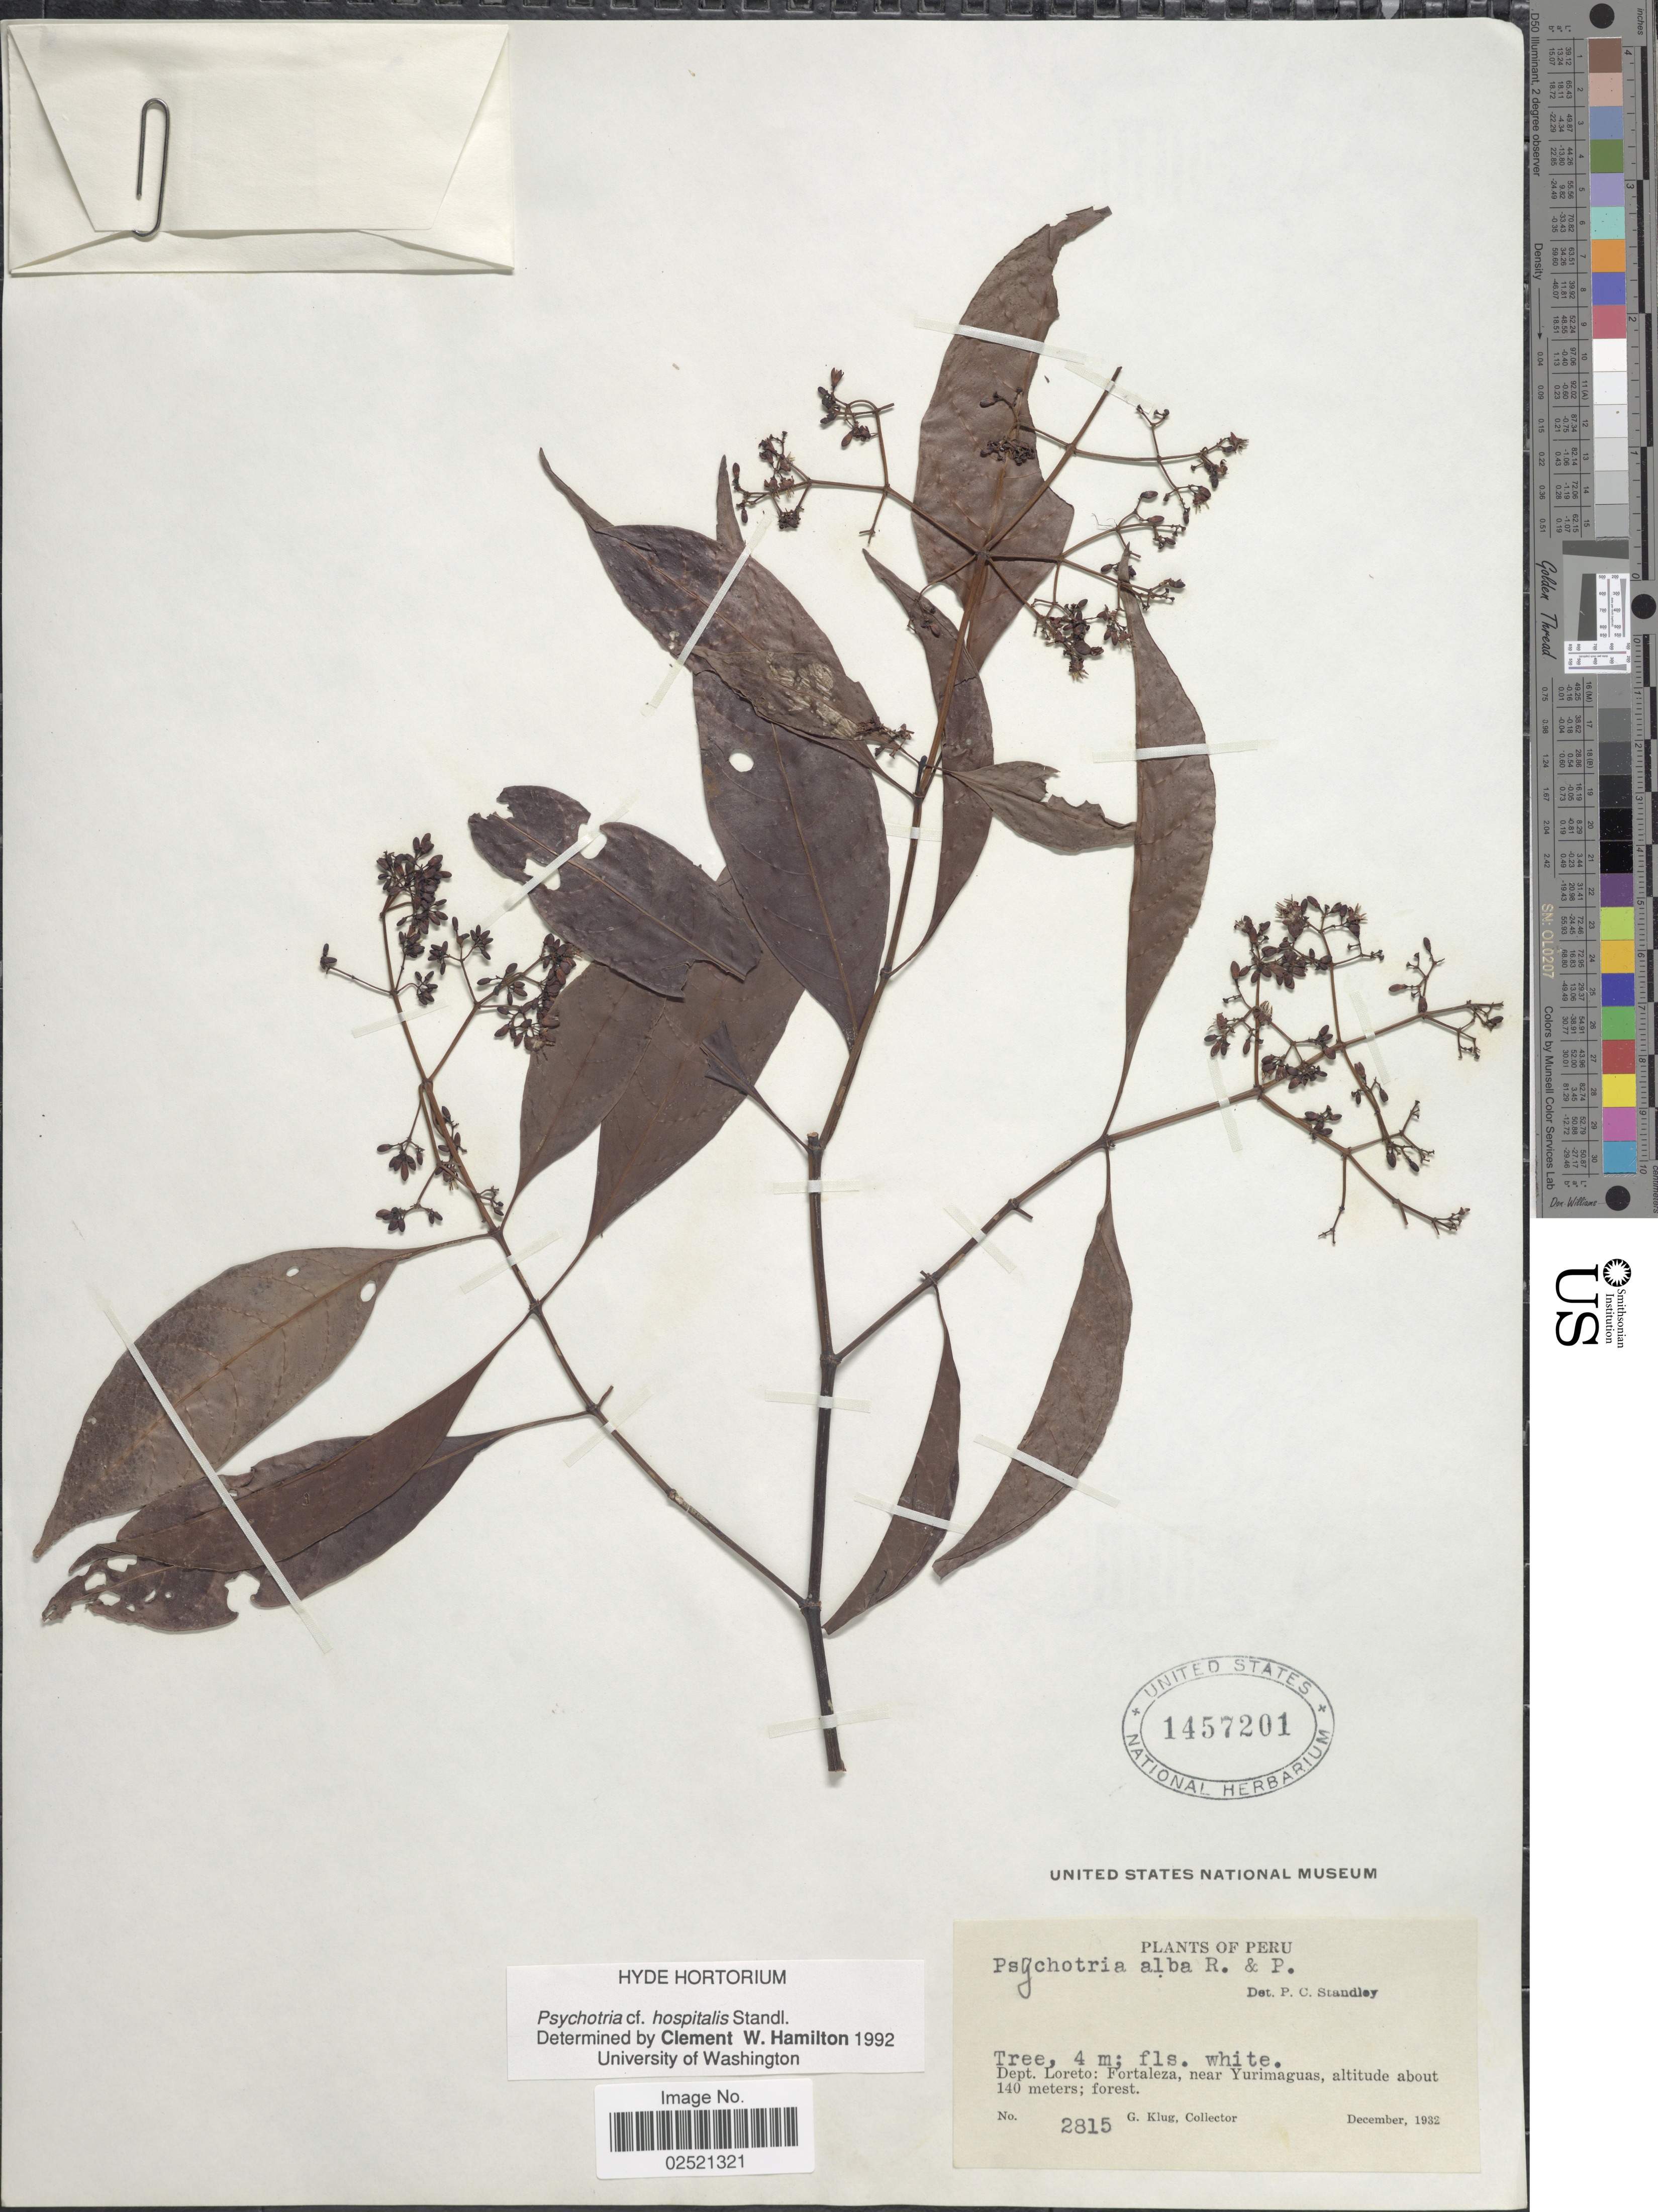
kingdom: Plantae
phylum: Tracheophyta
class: Magnoliopsida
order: Gentianales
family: Rubiaceae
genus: Psychotria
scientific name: Psychotria hospitalis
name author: Standl.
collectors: G. Klug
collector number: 2815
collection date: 1932-12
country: Peru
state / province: Loreto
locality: Fortaleza, near Yurimaguas.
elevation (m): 140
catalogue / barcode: US 1457201